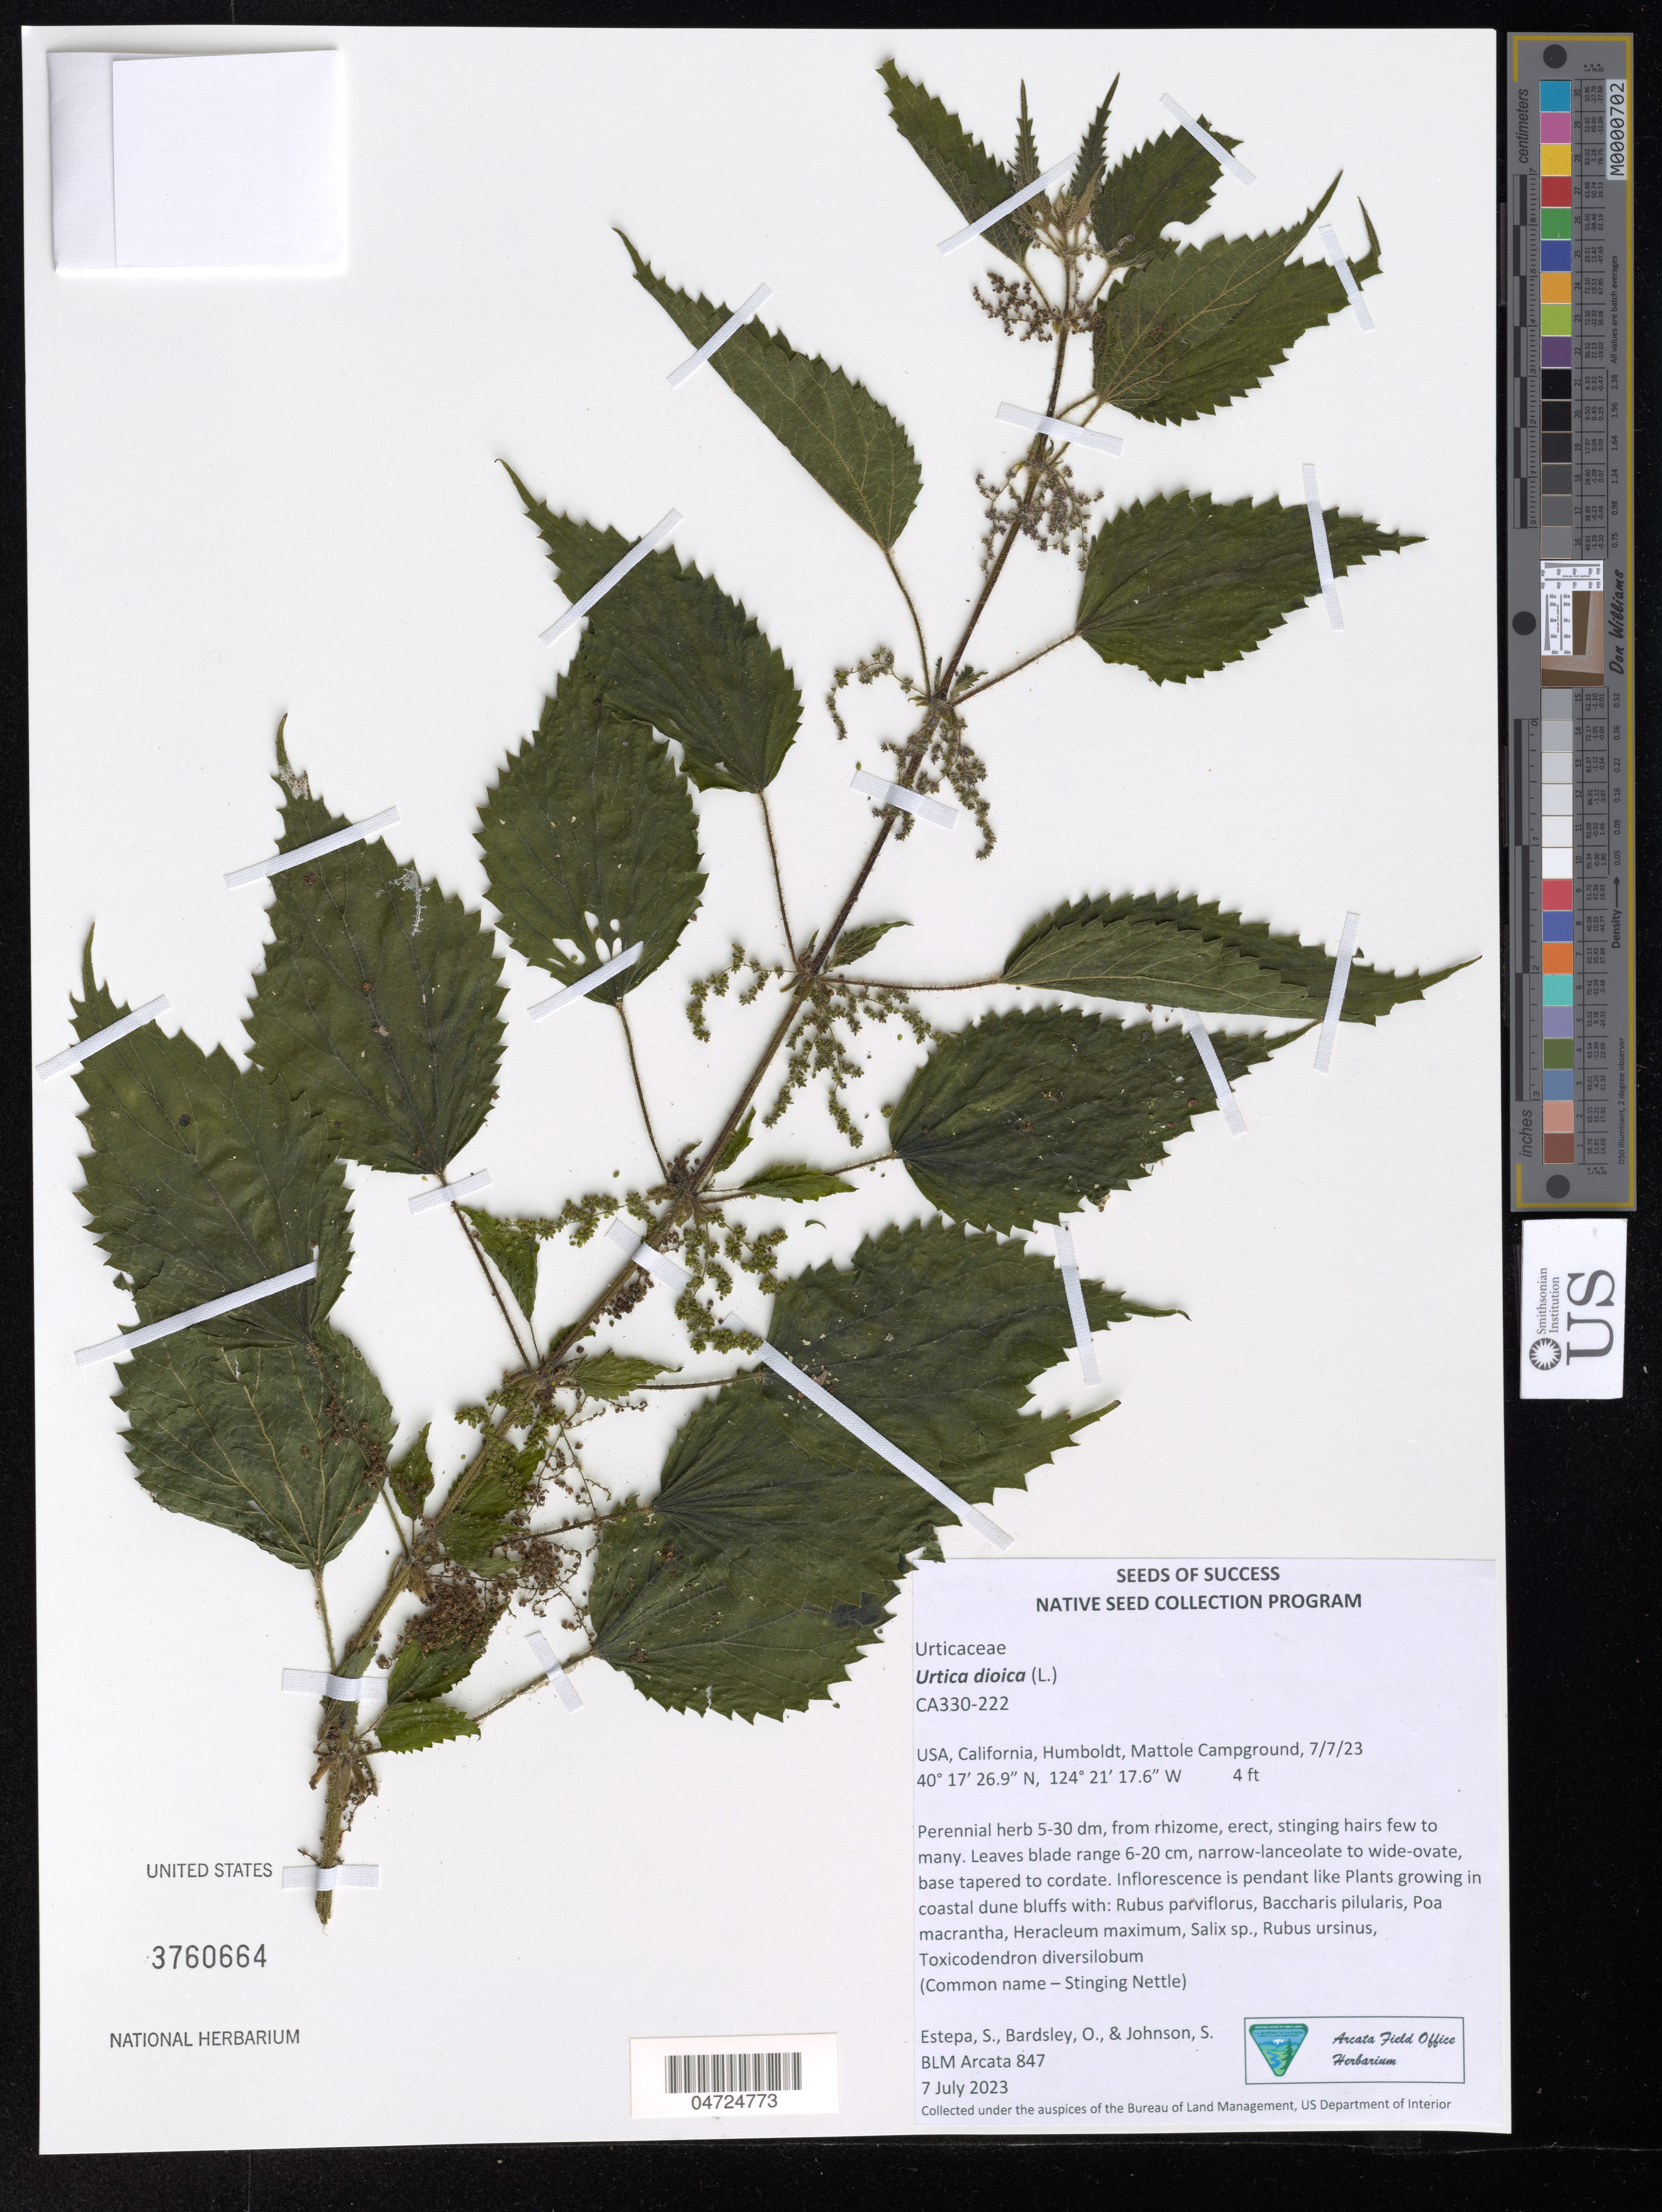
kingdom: Plantae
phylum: Tracheophyta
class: Magnoliopsida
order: Rosales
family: Urticaceae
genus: Urtica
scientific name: Urtica dioica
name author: L.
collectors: S. Estepa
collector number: BLM Arcata 847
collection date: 2023-07-07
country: United States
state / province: California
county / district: Humboldt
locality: Humboldt, Mattole Campground, 7/7/23.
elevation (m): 1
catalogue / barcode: US 3760664